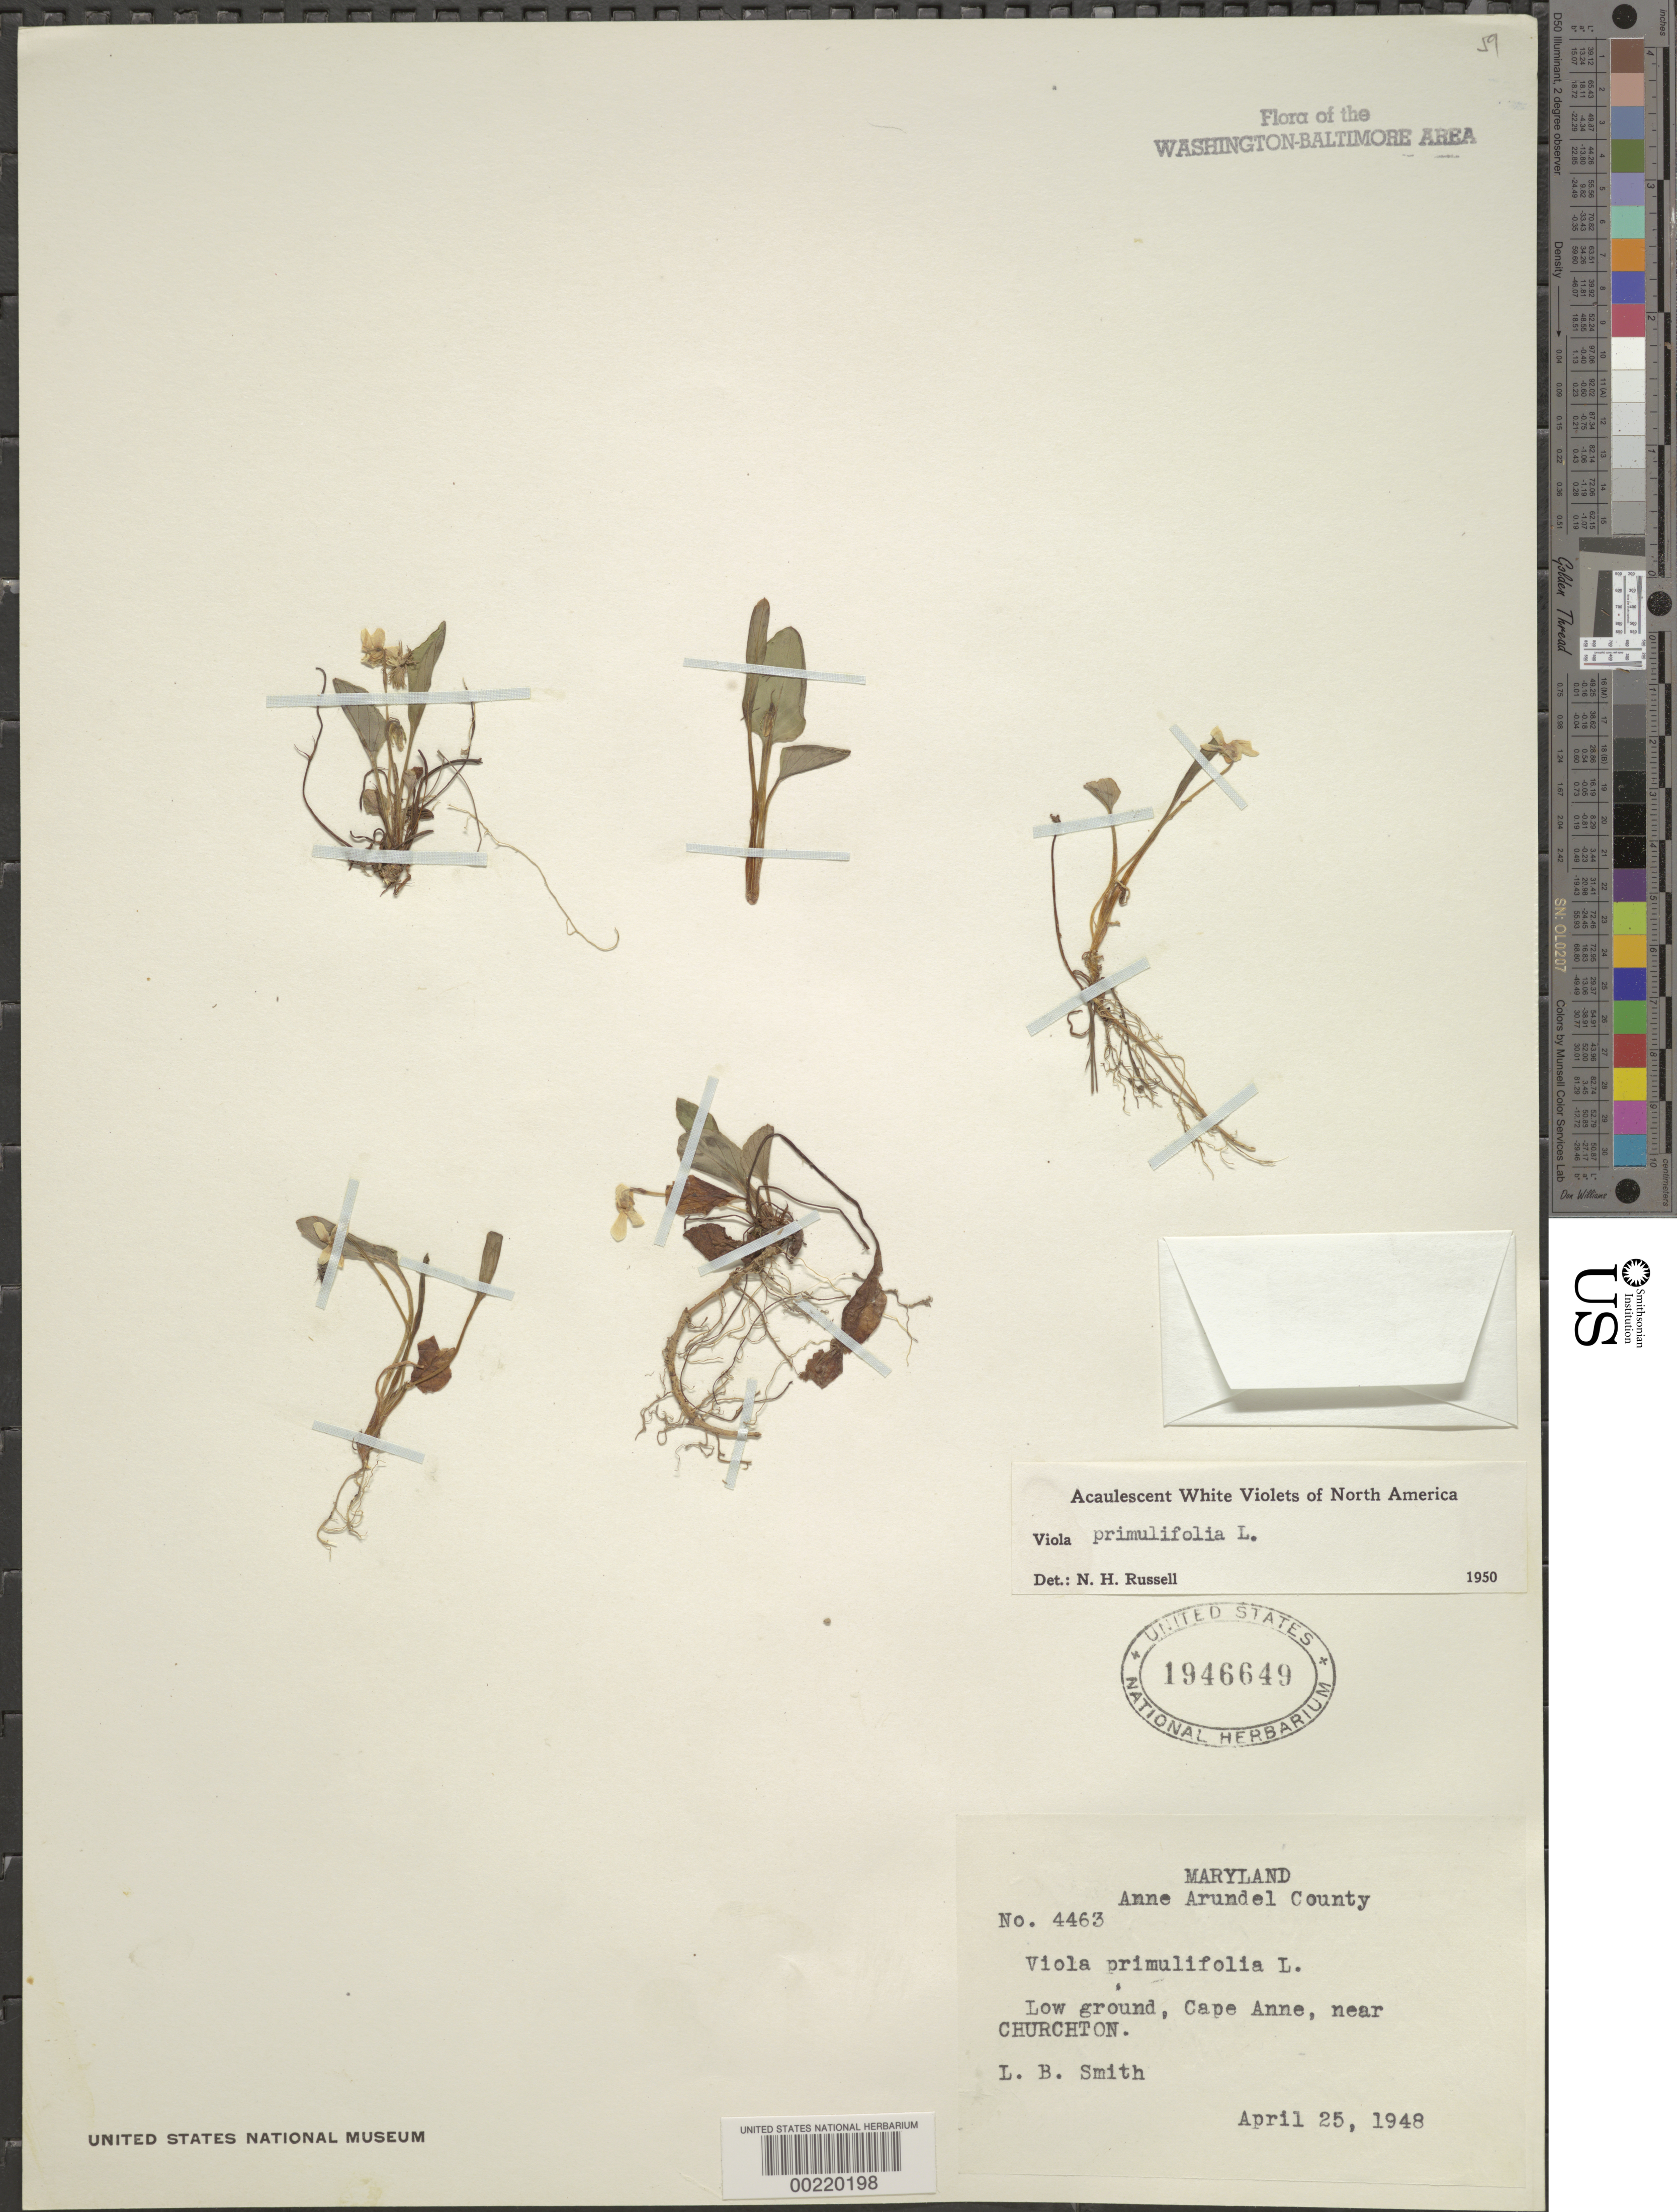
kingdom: Plantae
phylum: Tracheophyta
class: Magnoliopsida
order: Malpighiales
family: Violaceae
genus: Viola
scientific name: Viola primulifolia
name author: L.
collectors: L. Smith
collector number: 4463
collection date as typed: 25 Apr 1948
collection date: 1948-04-25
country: United States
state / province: Maryland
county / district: Anne Arundel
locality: Cape Anne, Churchton vicinity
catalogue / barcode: US 1946649